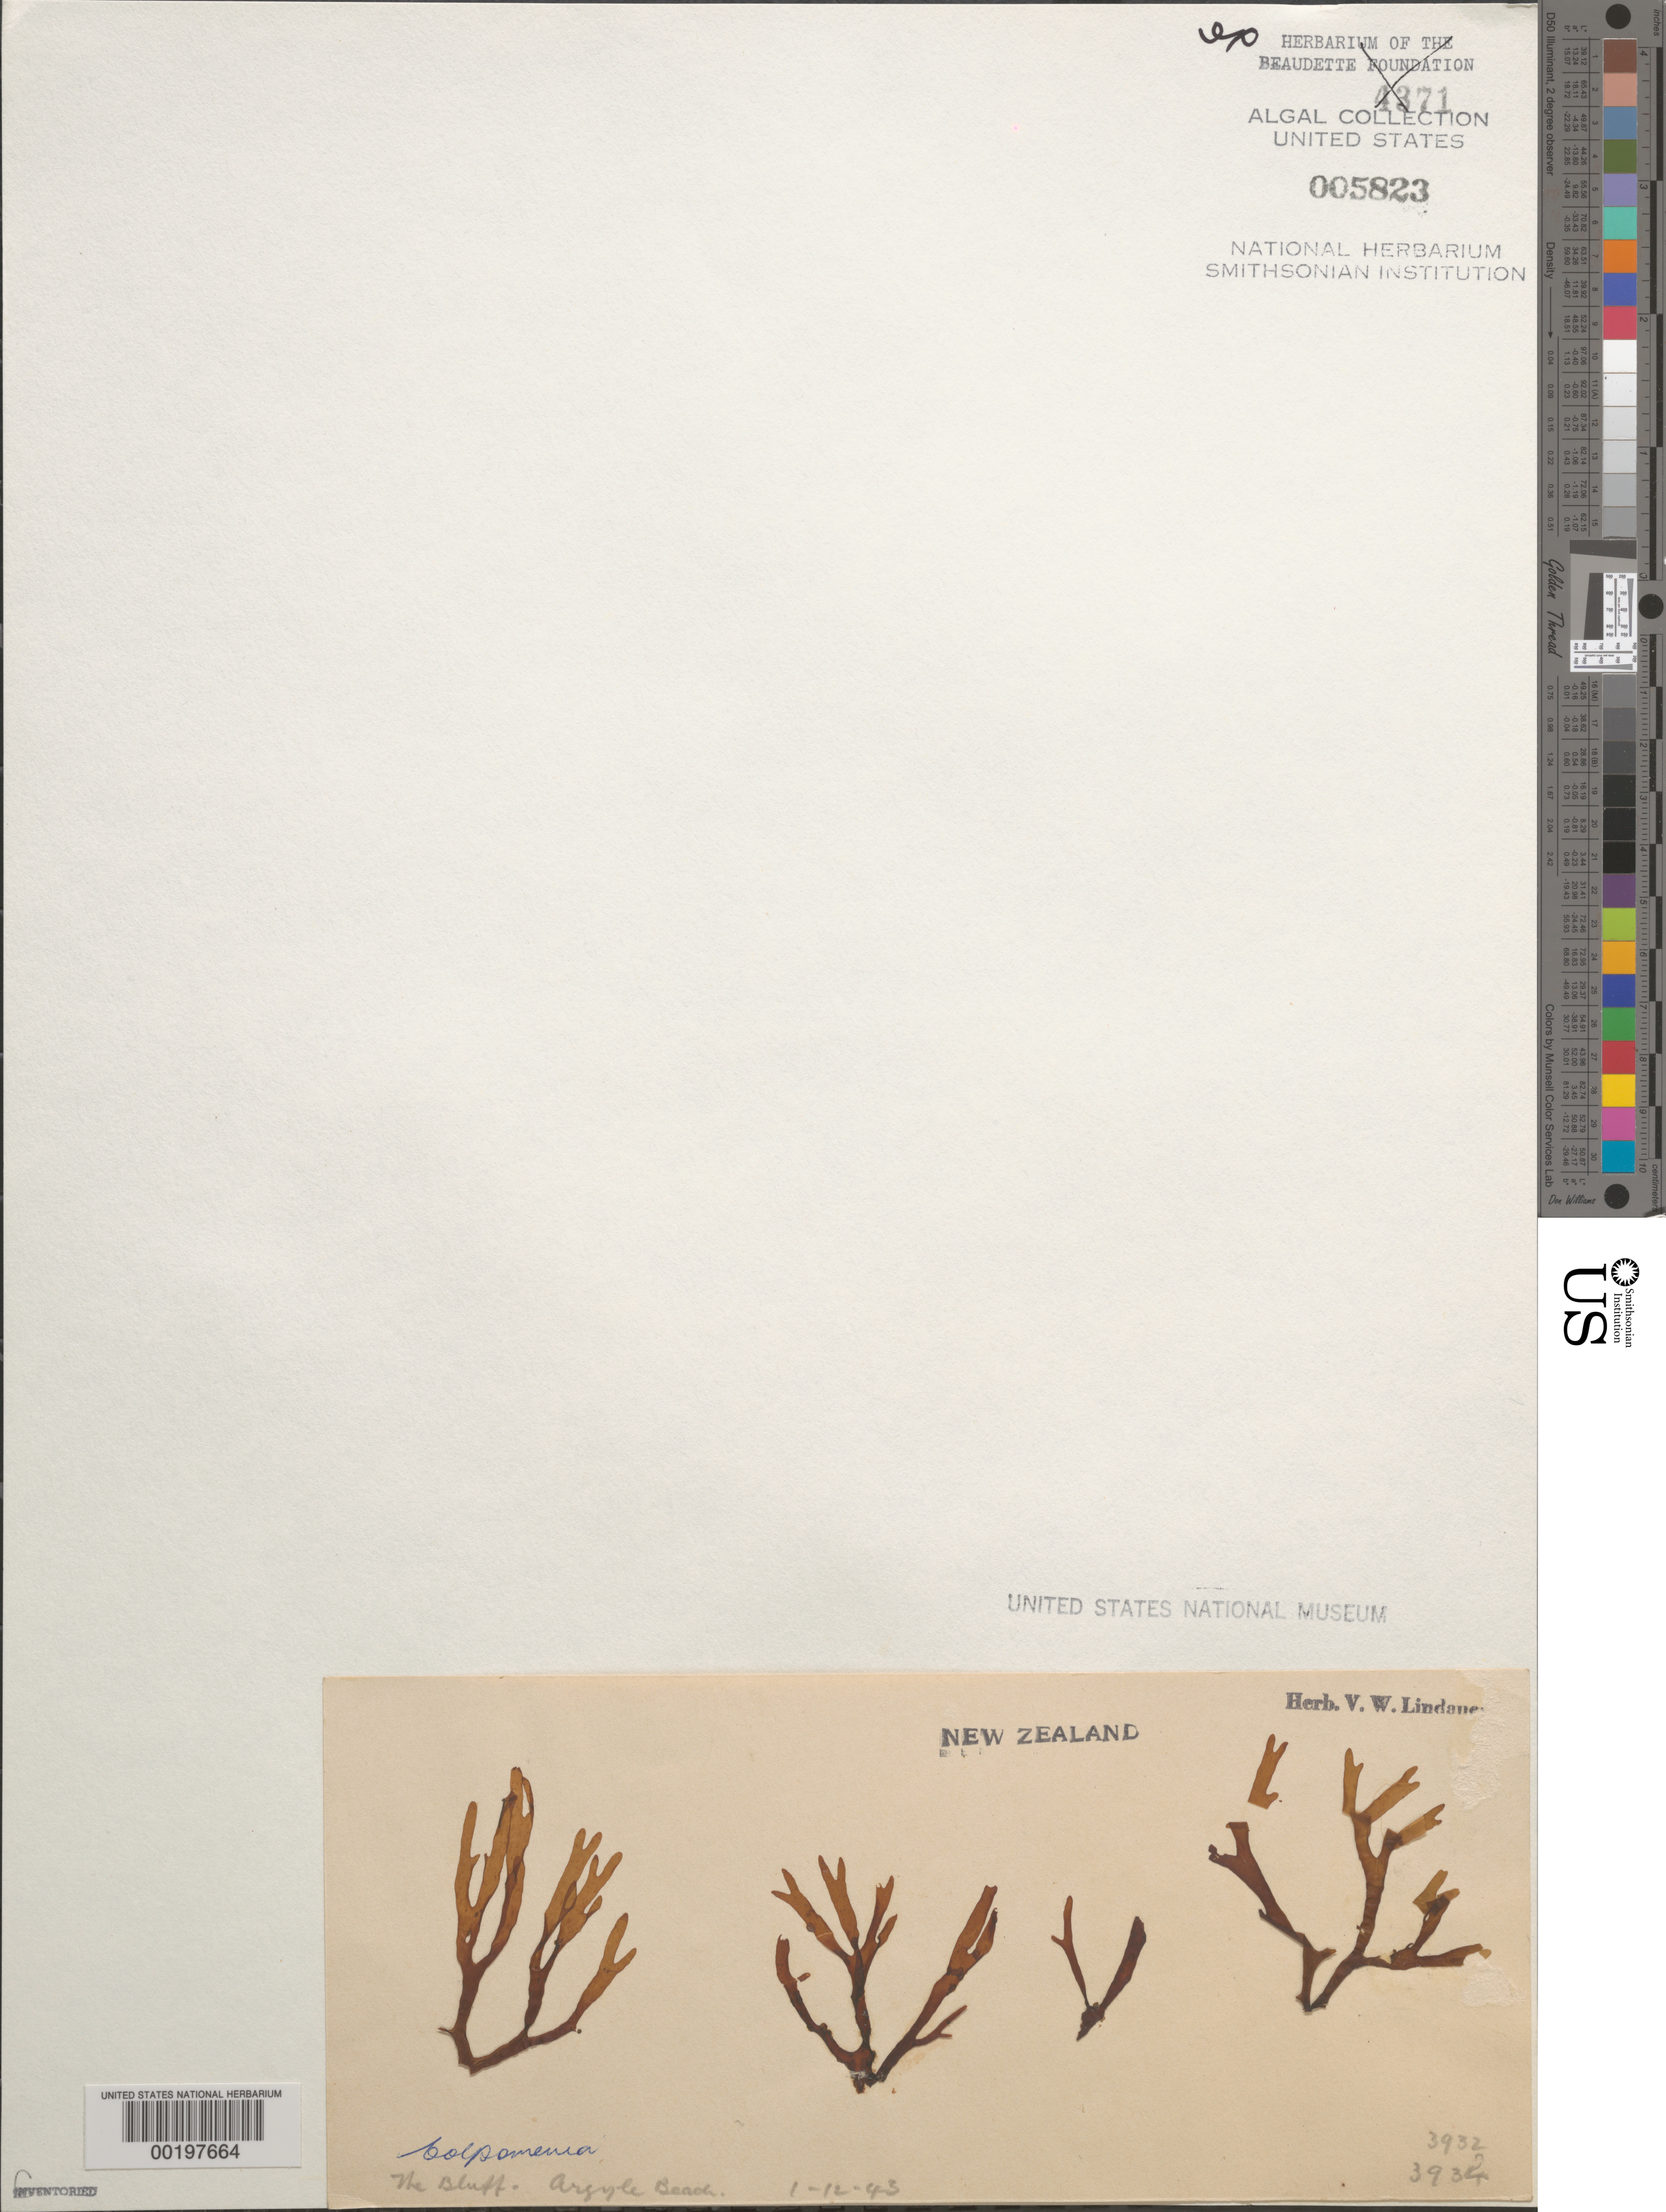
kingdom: Chromista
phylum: Ochrophyta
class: Phaeophyceae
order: Scytosiphonales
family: Scytosiphonaceae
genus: Colpomenia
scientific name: Colpomenia sp.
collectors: V. Lindauer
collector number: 3932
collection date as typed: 01 Dec 1943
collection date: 1943-12-01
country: New Zealand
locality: Argyle beach, the bluff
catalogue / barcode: US 5823